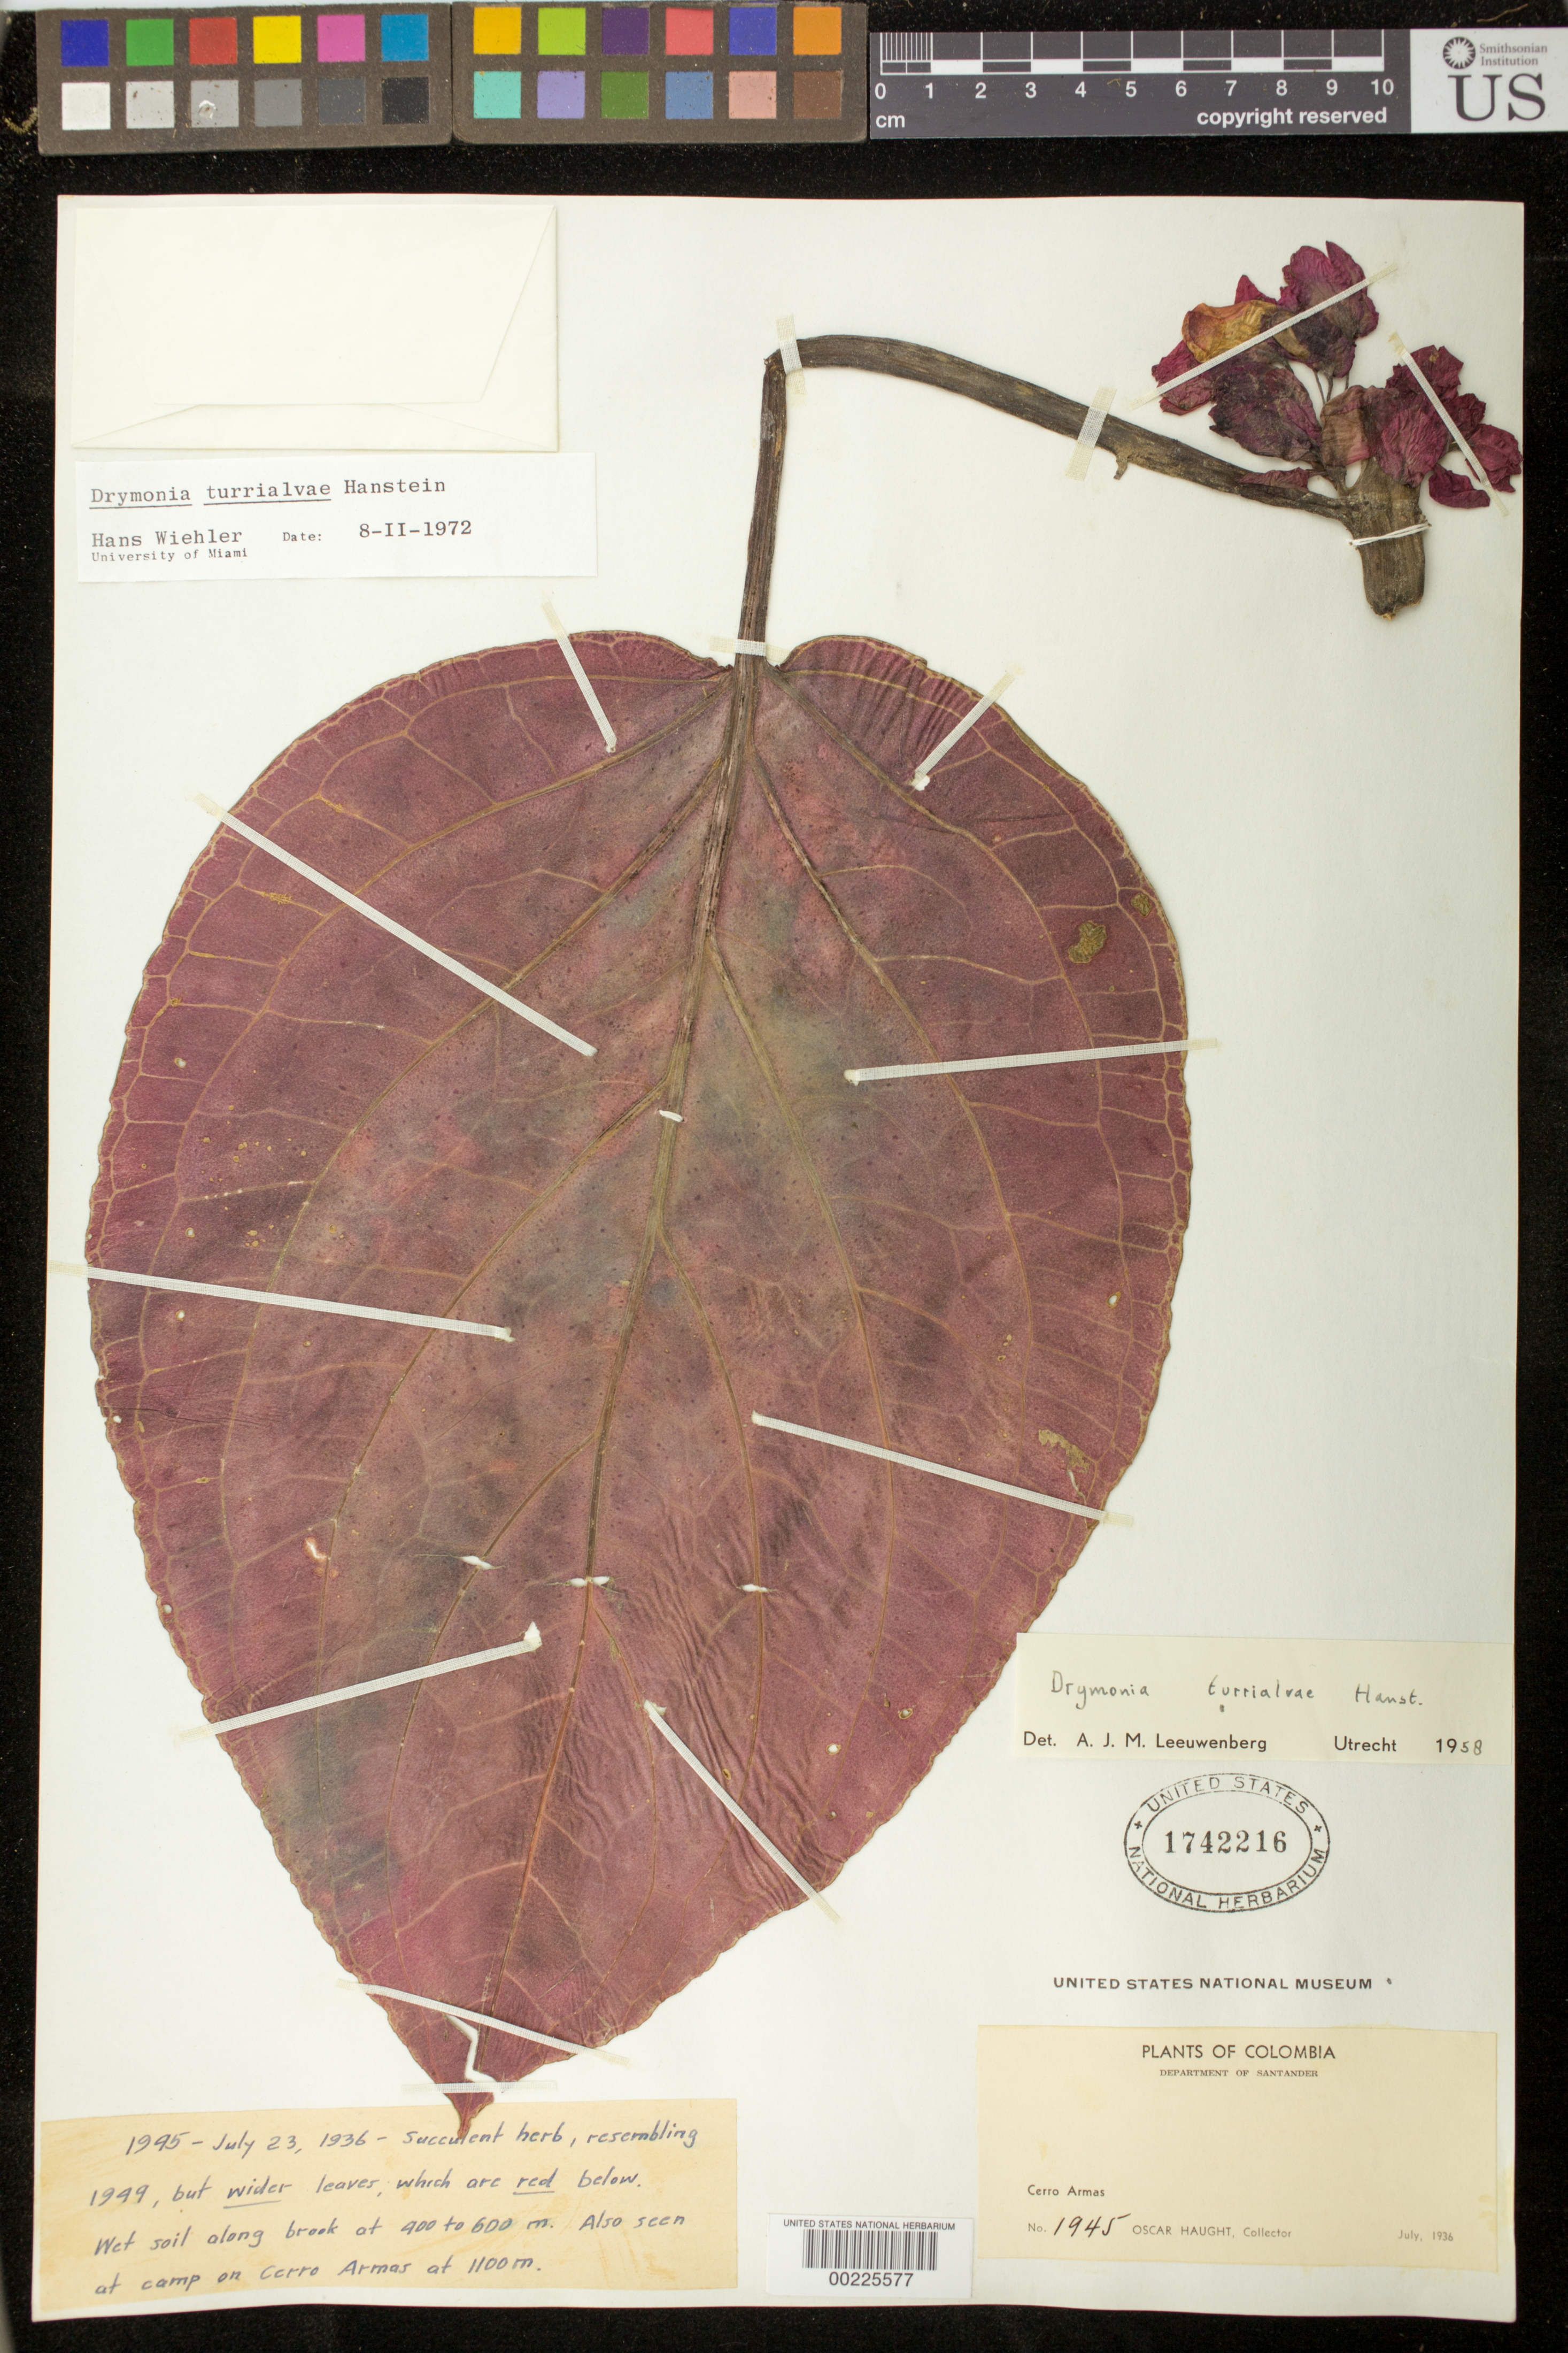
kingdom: Plantae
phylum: Tracheophyta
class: Magnoliopsida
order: Lamiales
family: Gesneriaceae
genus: Drymonia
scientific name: Drymonia turrialvae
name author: Hanst.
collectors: O. L. Haught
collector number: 1945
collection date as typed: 23 Jul 1936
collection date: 1936-07-23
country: Colombia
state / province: Santander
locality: Cerro Armas, also seen at camp on Cerro Armas at 1100 m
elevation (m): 400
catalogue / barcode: US 1742216